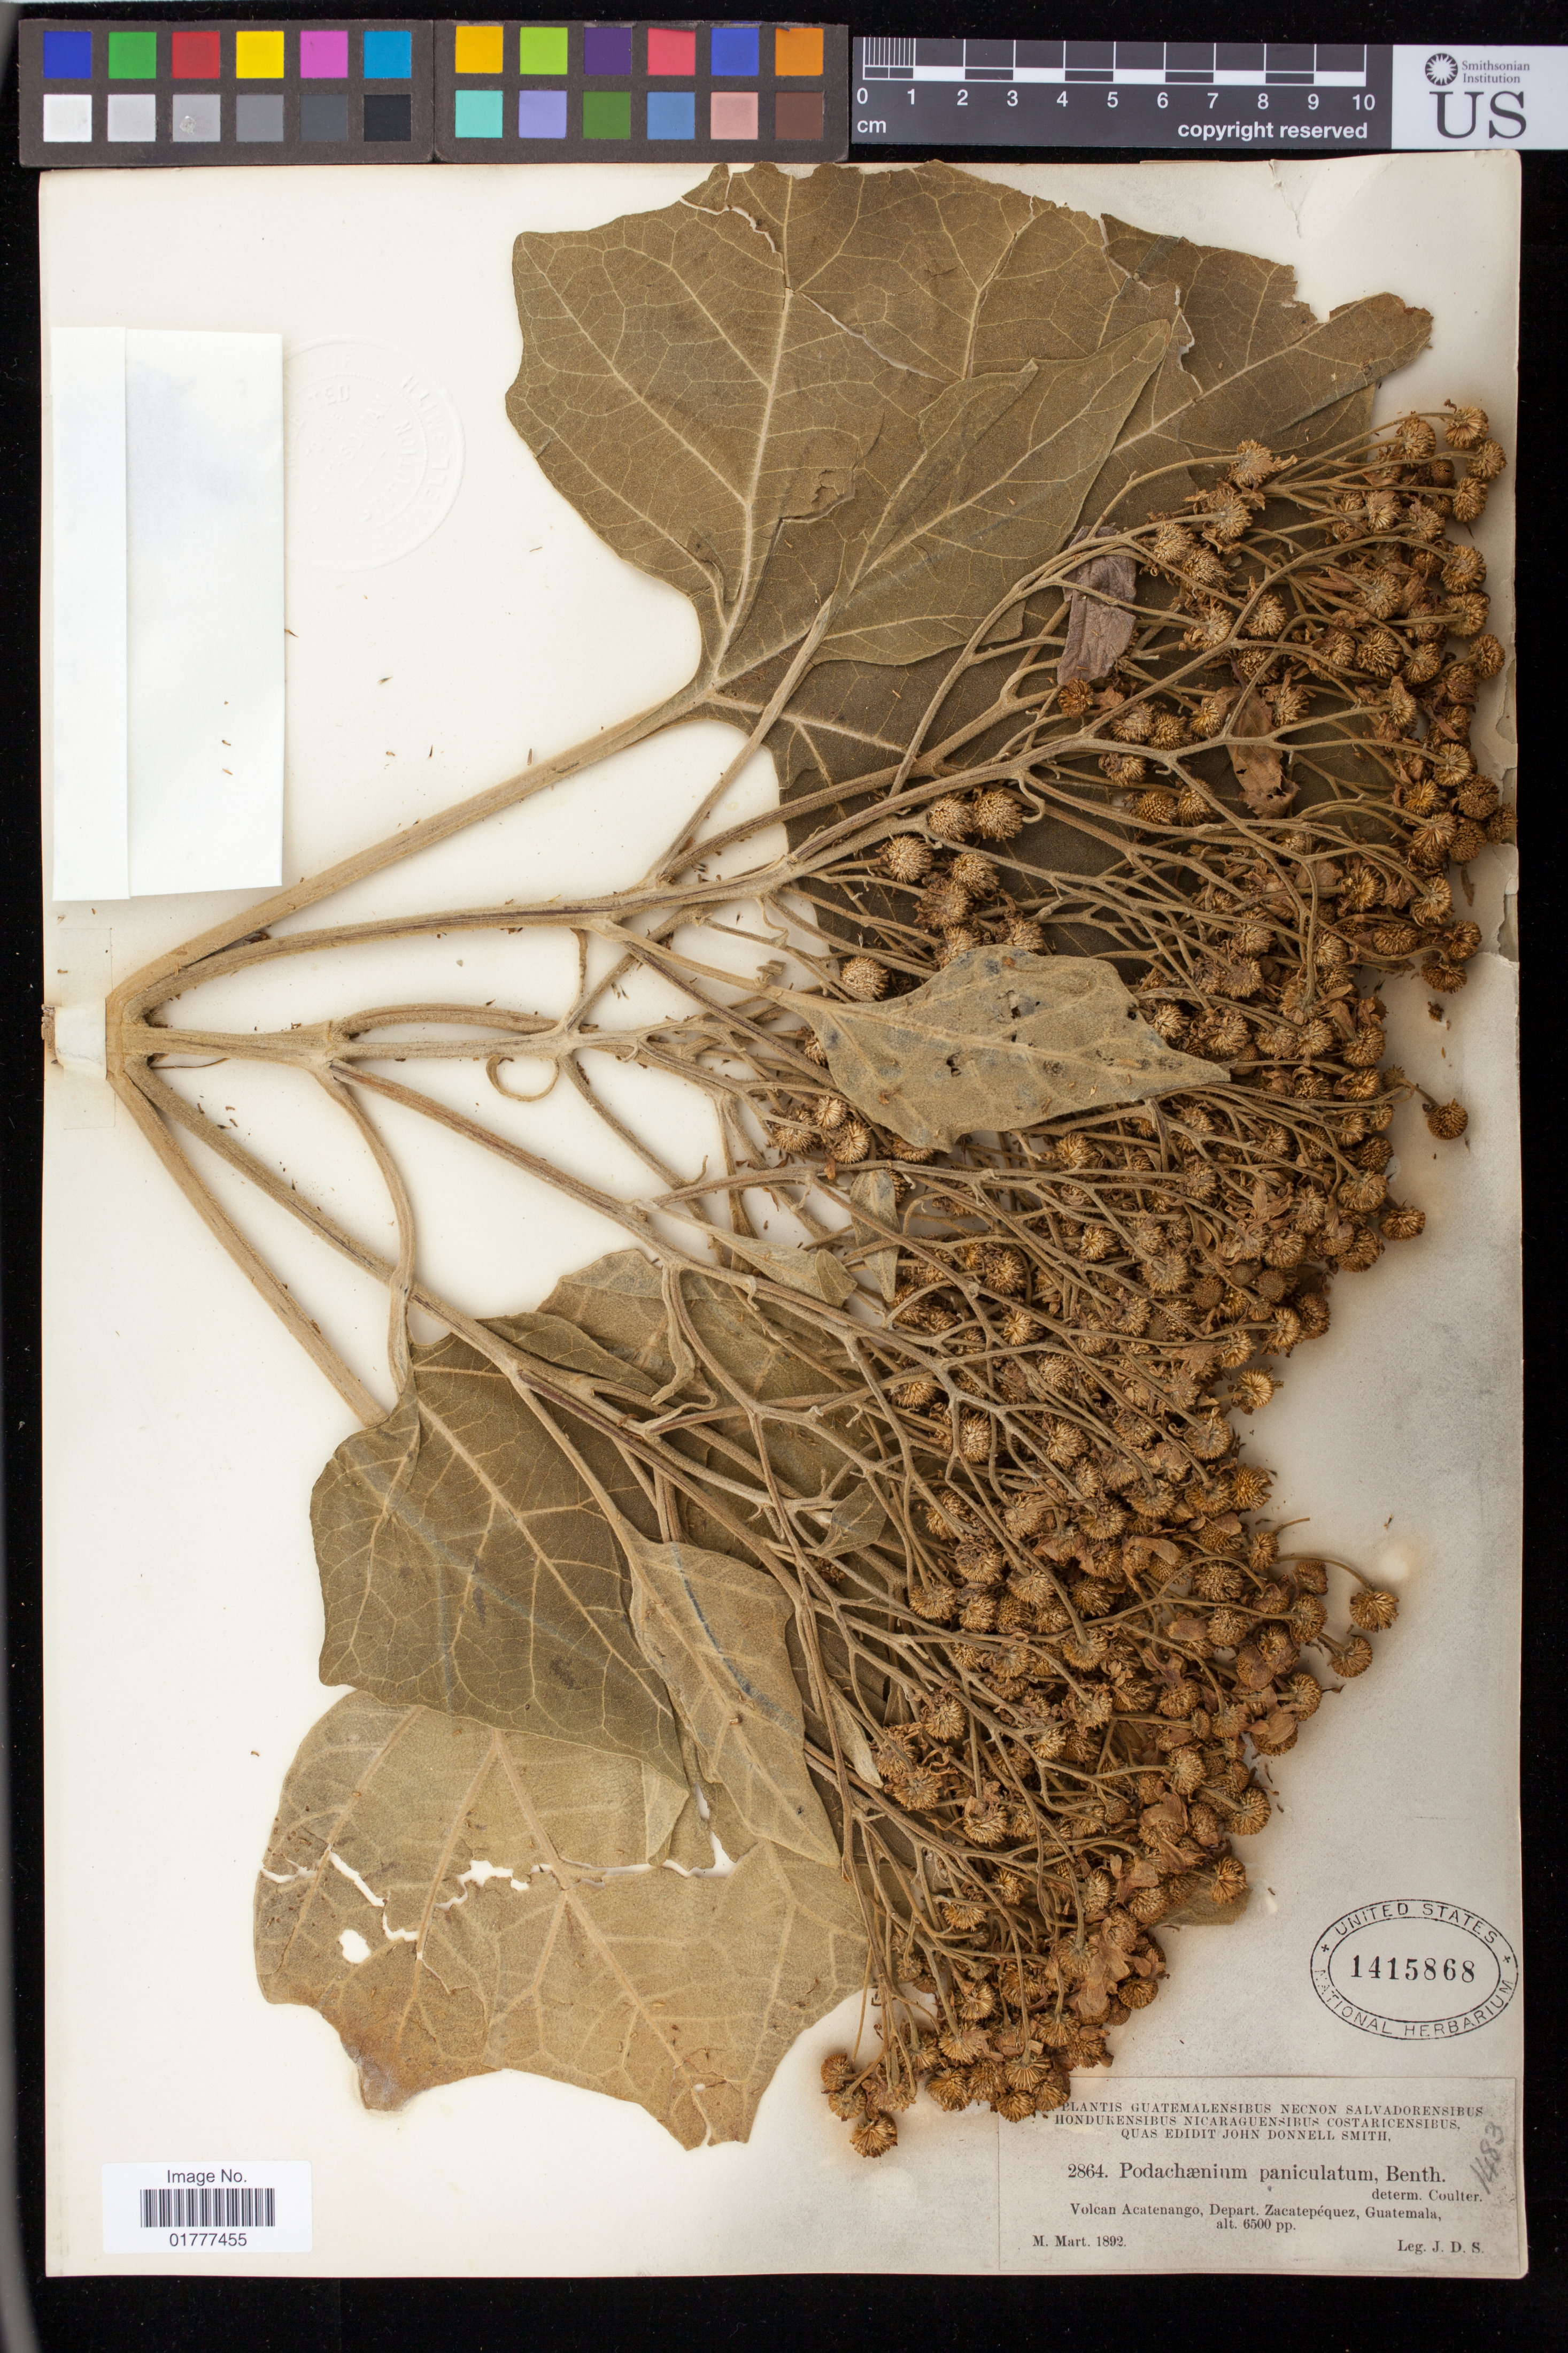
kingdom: Plantae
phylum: Tracheophyta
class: Magnoliopsida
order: Asterales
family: Asteraceae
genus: Podachaenium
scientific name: Podachaenium eminens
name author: (Lag.) Sch. Bip. ex Sch. Bip.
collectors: J. Smith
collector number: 2864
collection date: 1892-03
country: Guatemala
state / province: Sacatepéquez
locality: Volcan Acatenango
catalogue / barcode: US 1415868